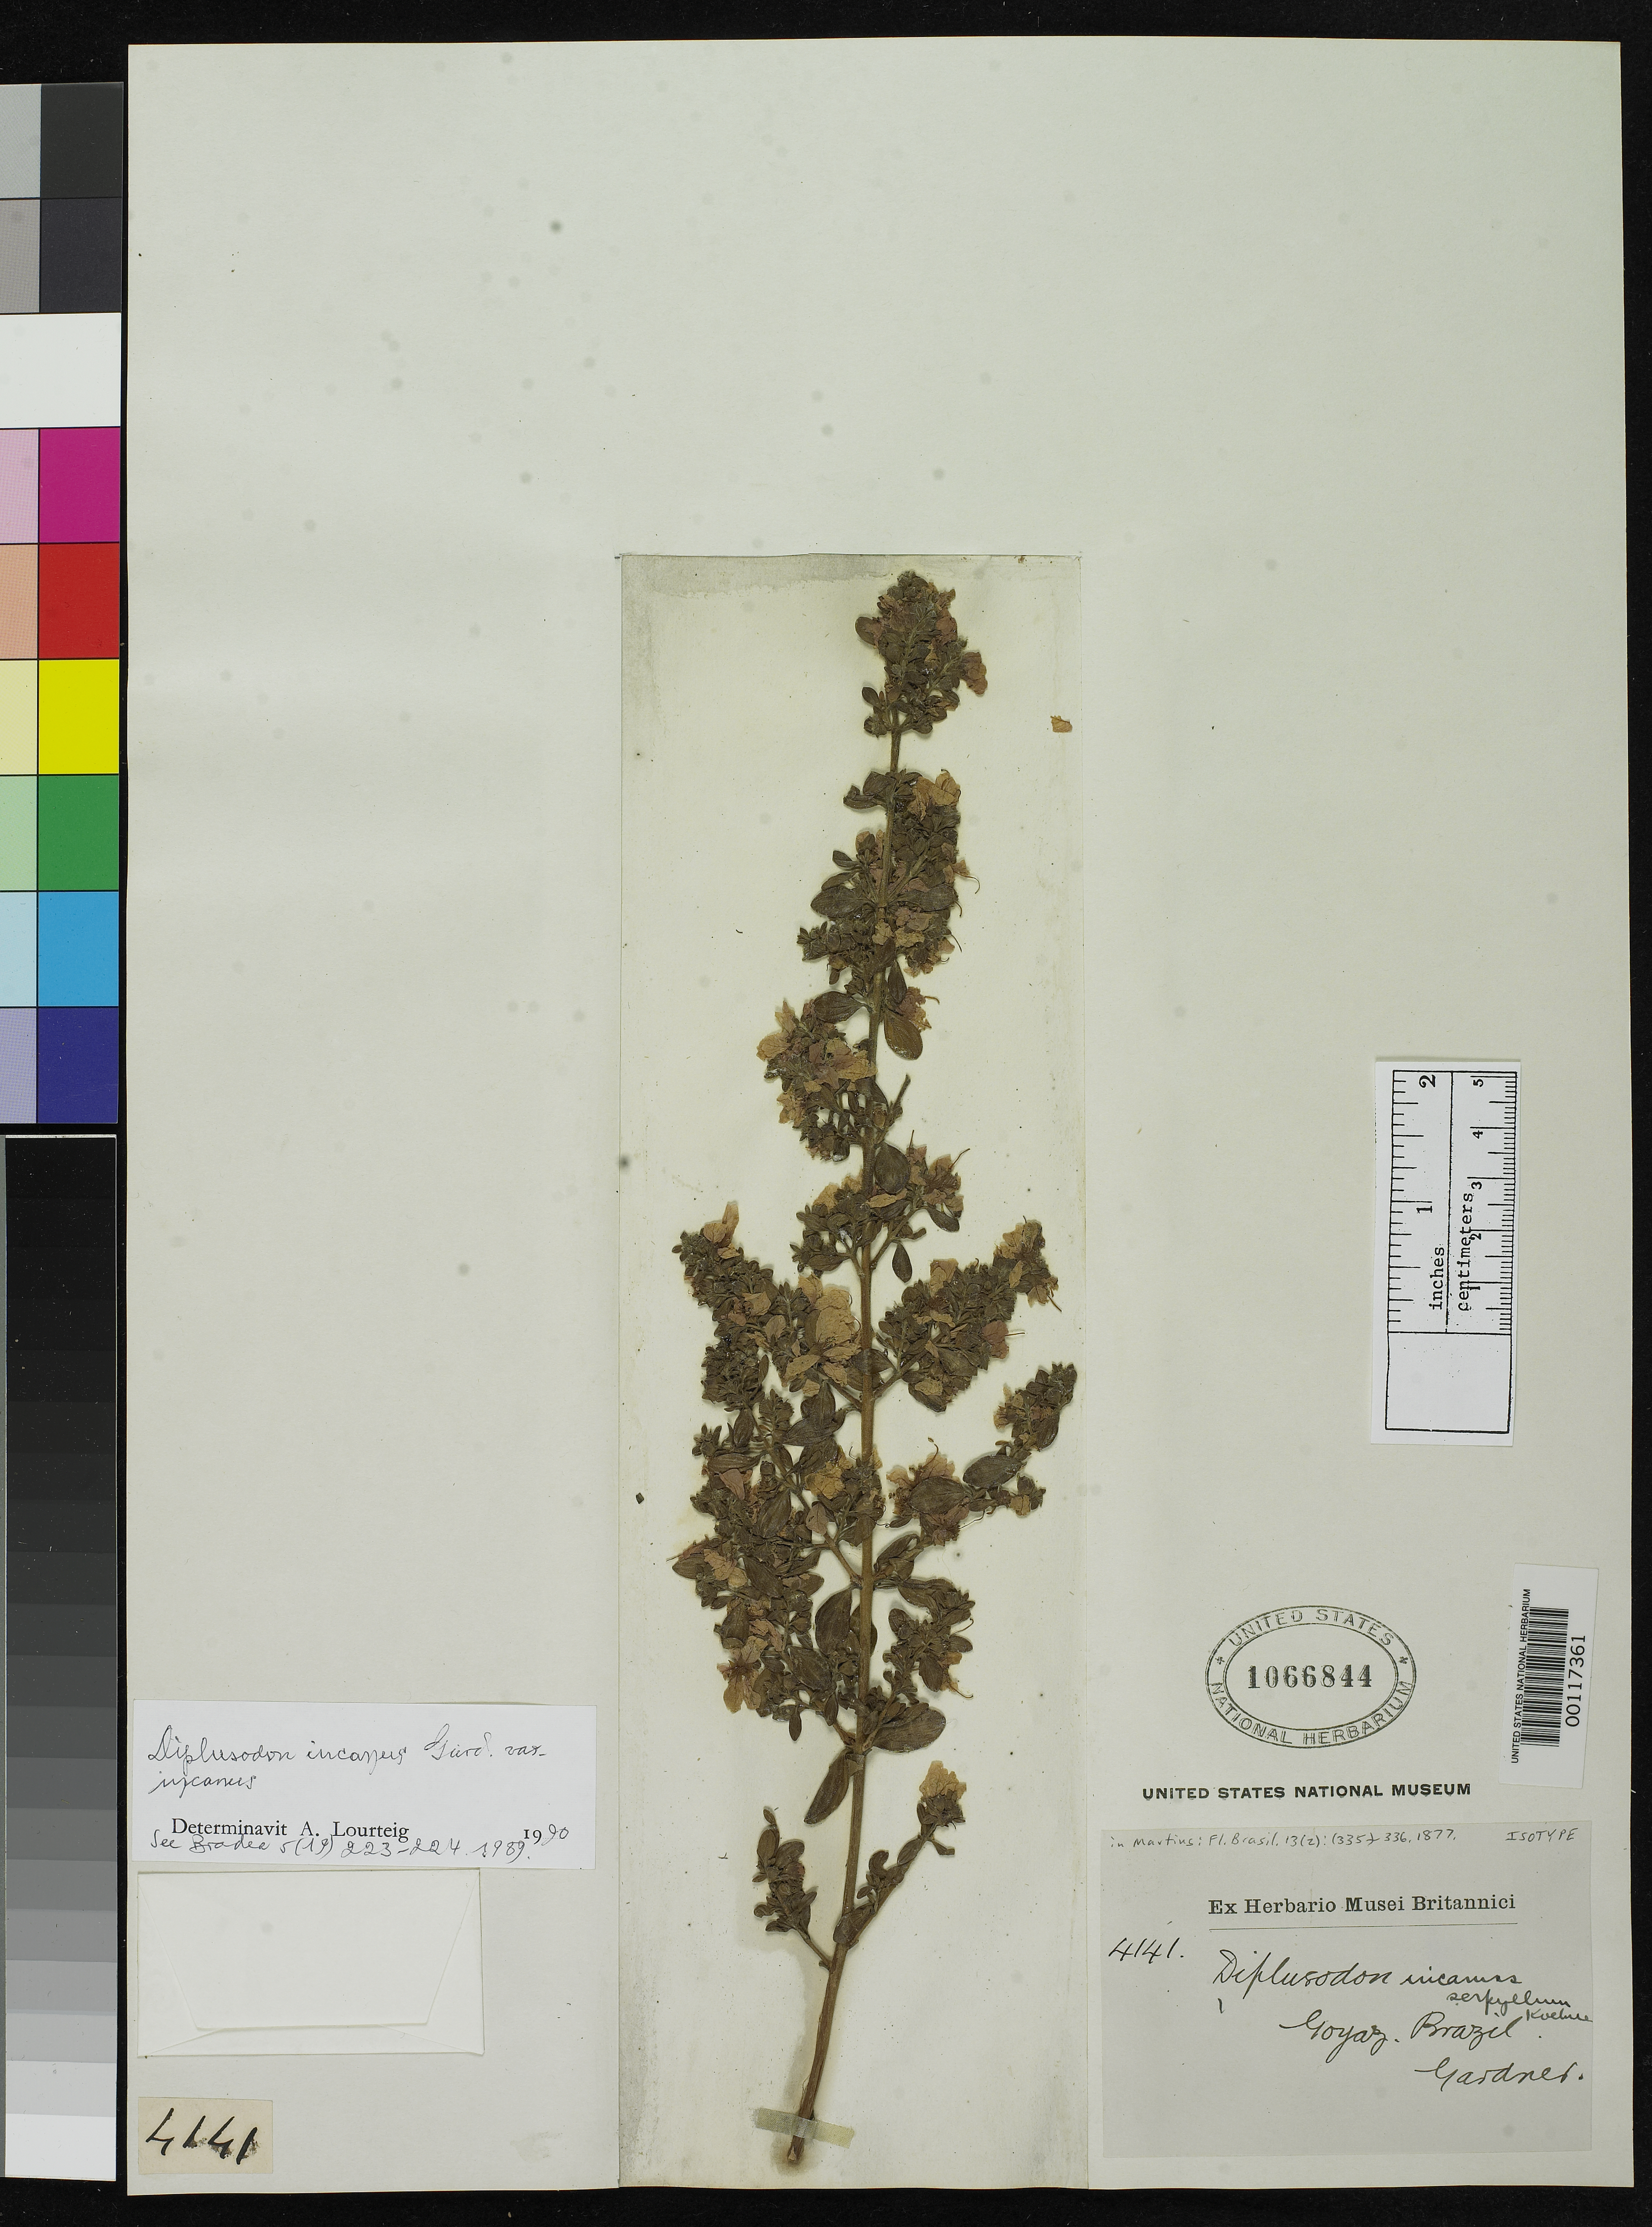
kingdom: Plantae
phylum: Tracheophyta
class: Magnoliopsida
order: Myrtales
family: Lythraceae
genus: Diplusodon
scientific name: Diplusodon incanus var. serpyllum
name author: Koehne in Mart.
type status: Type Fragment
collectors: G. Gardner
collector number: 4141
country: Brazil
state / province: Goiás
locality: Inter Porto Imperial et Lunie, ad flum Tocantins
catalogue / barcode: US 1066844